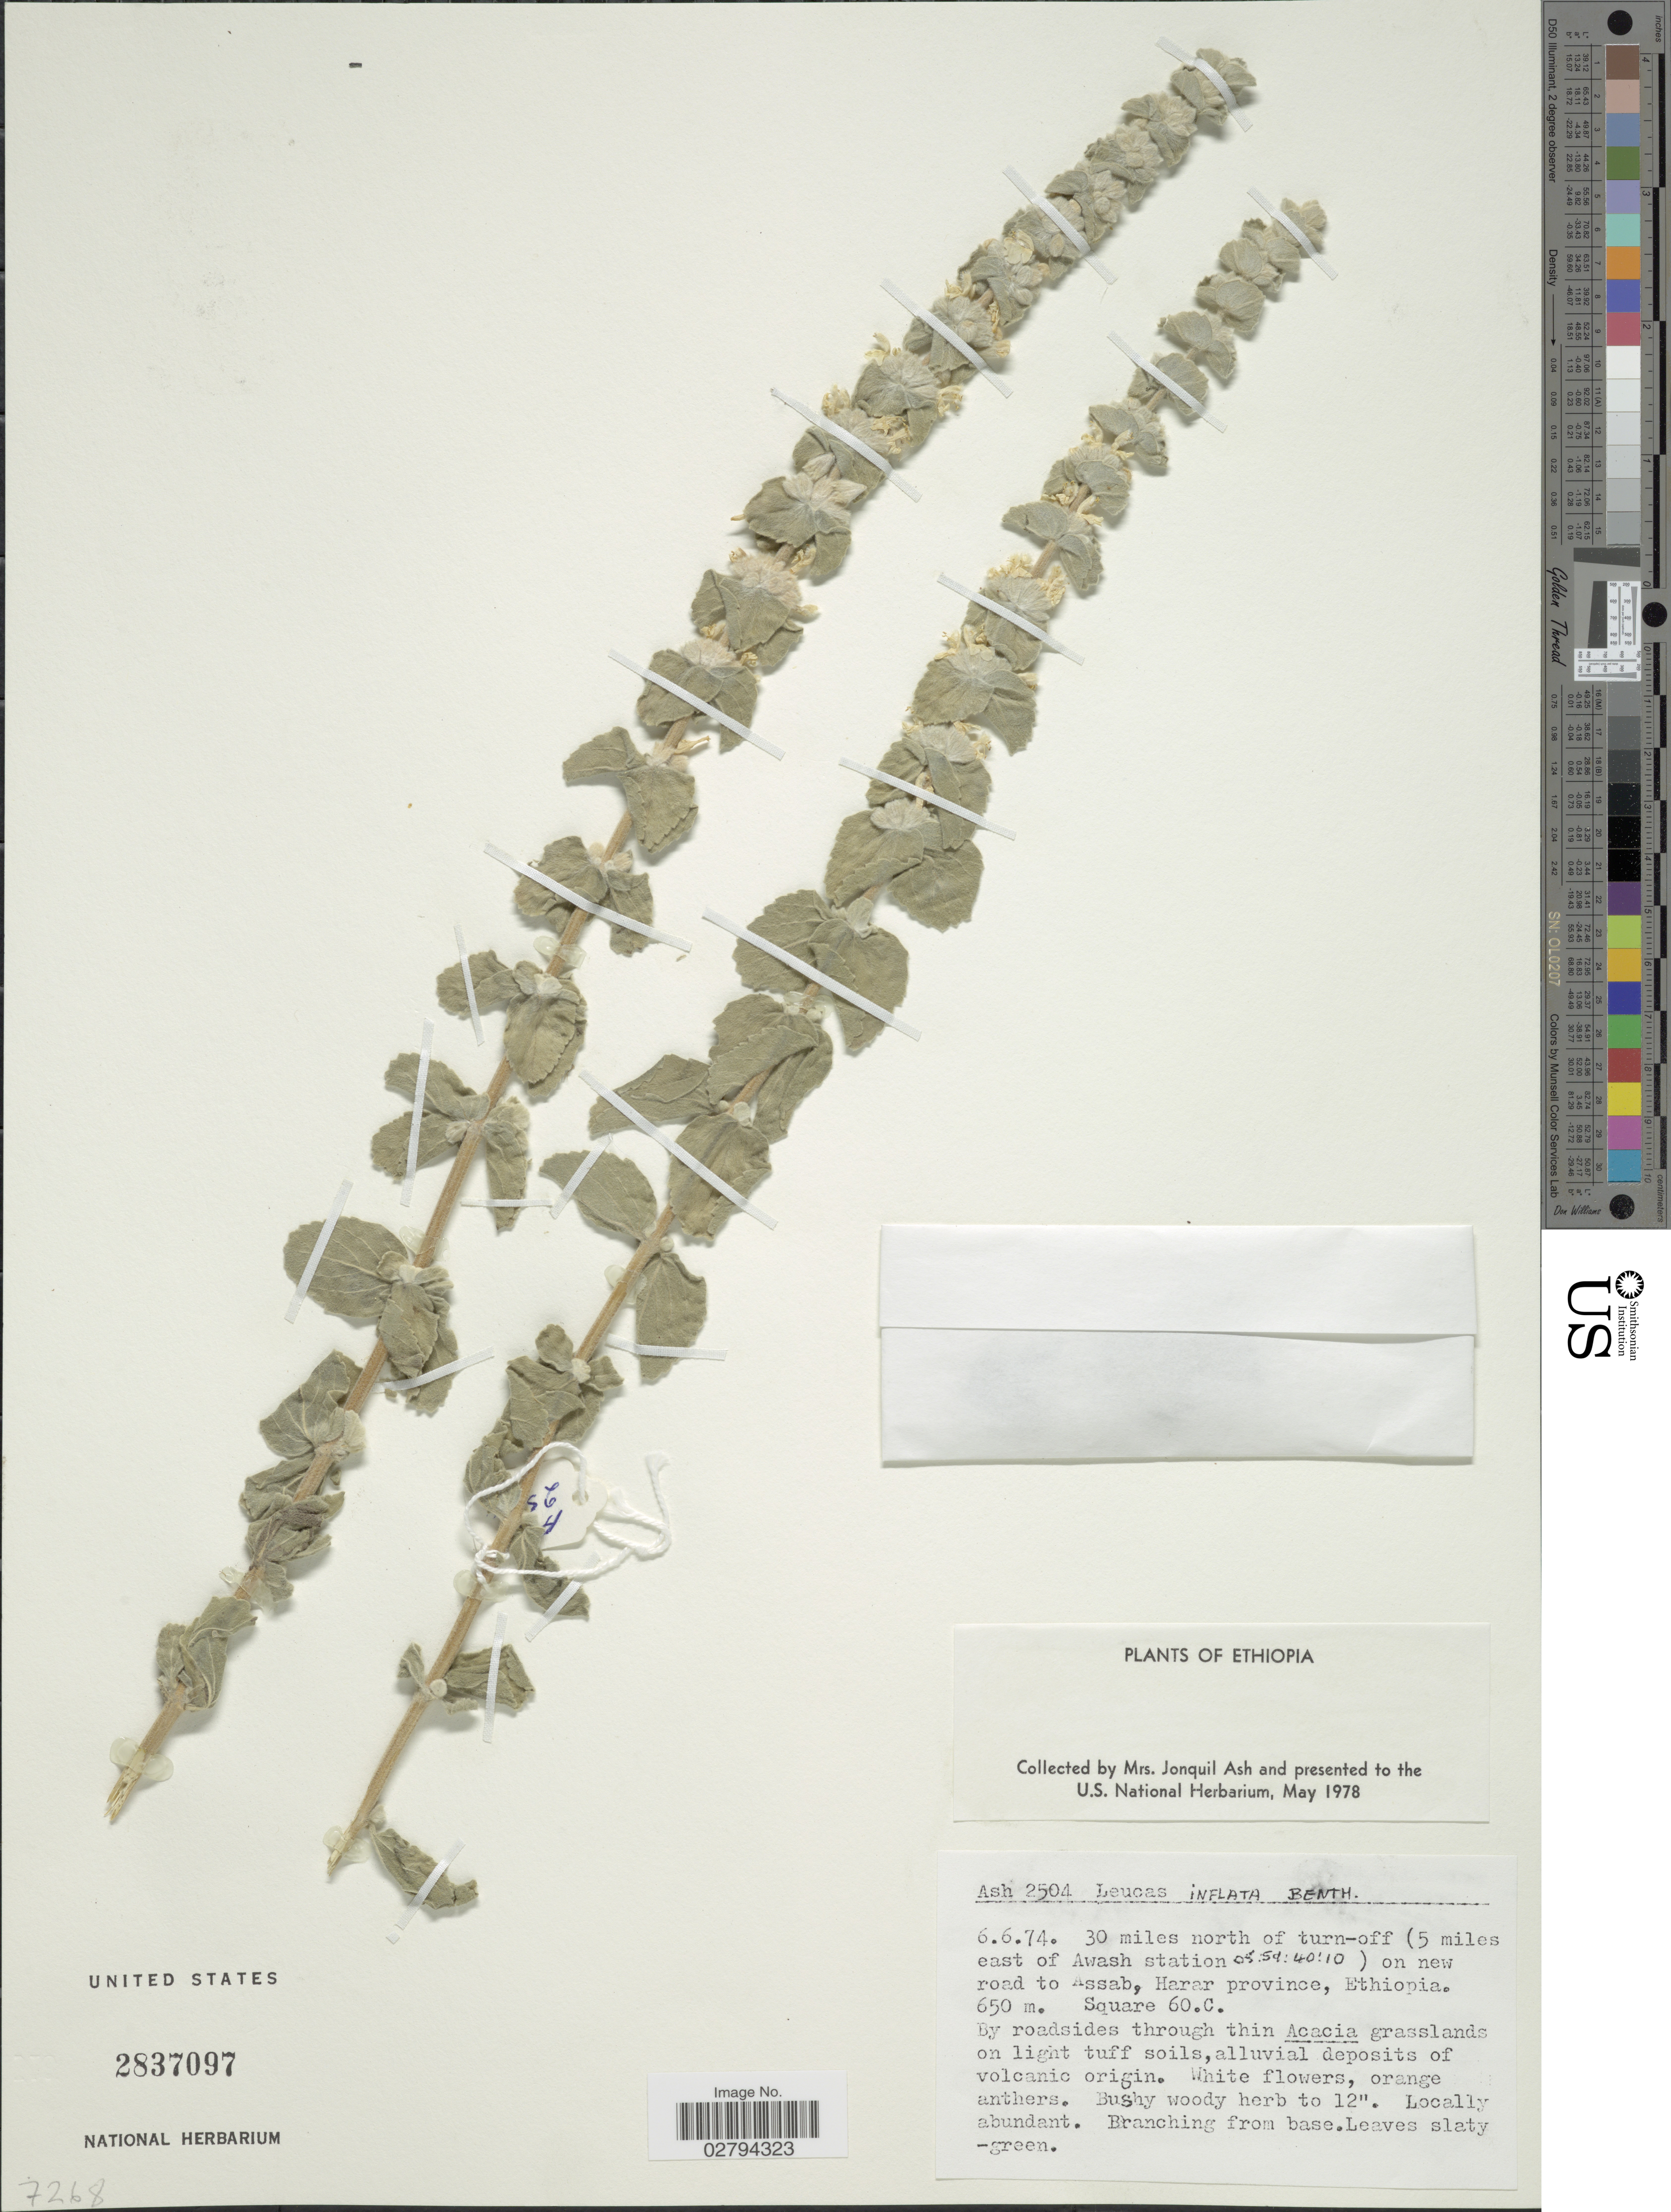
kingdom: Plantae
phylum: Tracheophyta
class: Magnoliopsida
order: Lamiales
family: Lamiaceae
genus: Leucas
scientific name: Leucas inflata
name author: Benth.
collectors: J. Ash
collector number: Ash2504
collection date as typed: Transcribed d/m/y: 6/6/74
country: Ethiopia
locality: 30 miles north of turn-off (5 miles east of Awash station 05:54:40:10) on new road to Assab, Harar province. Square 60.C.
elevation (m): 650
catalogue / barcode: US 2837097